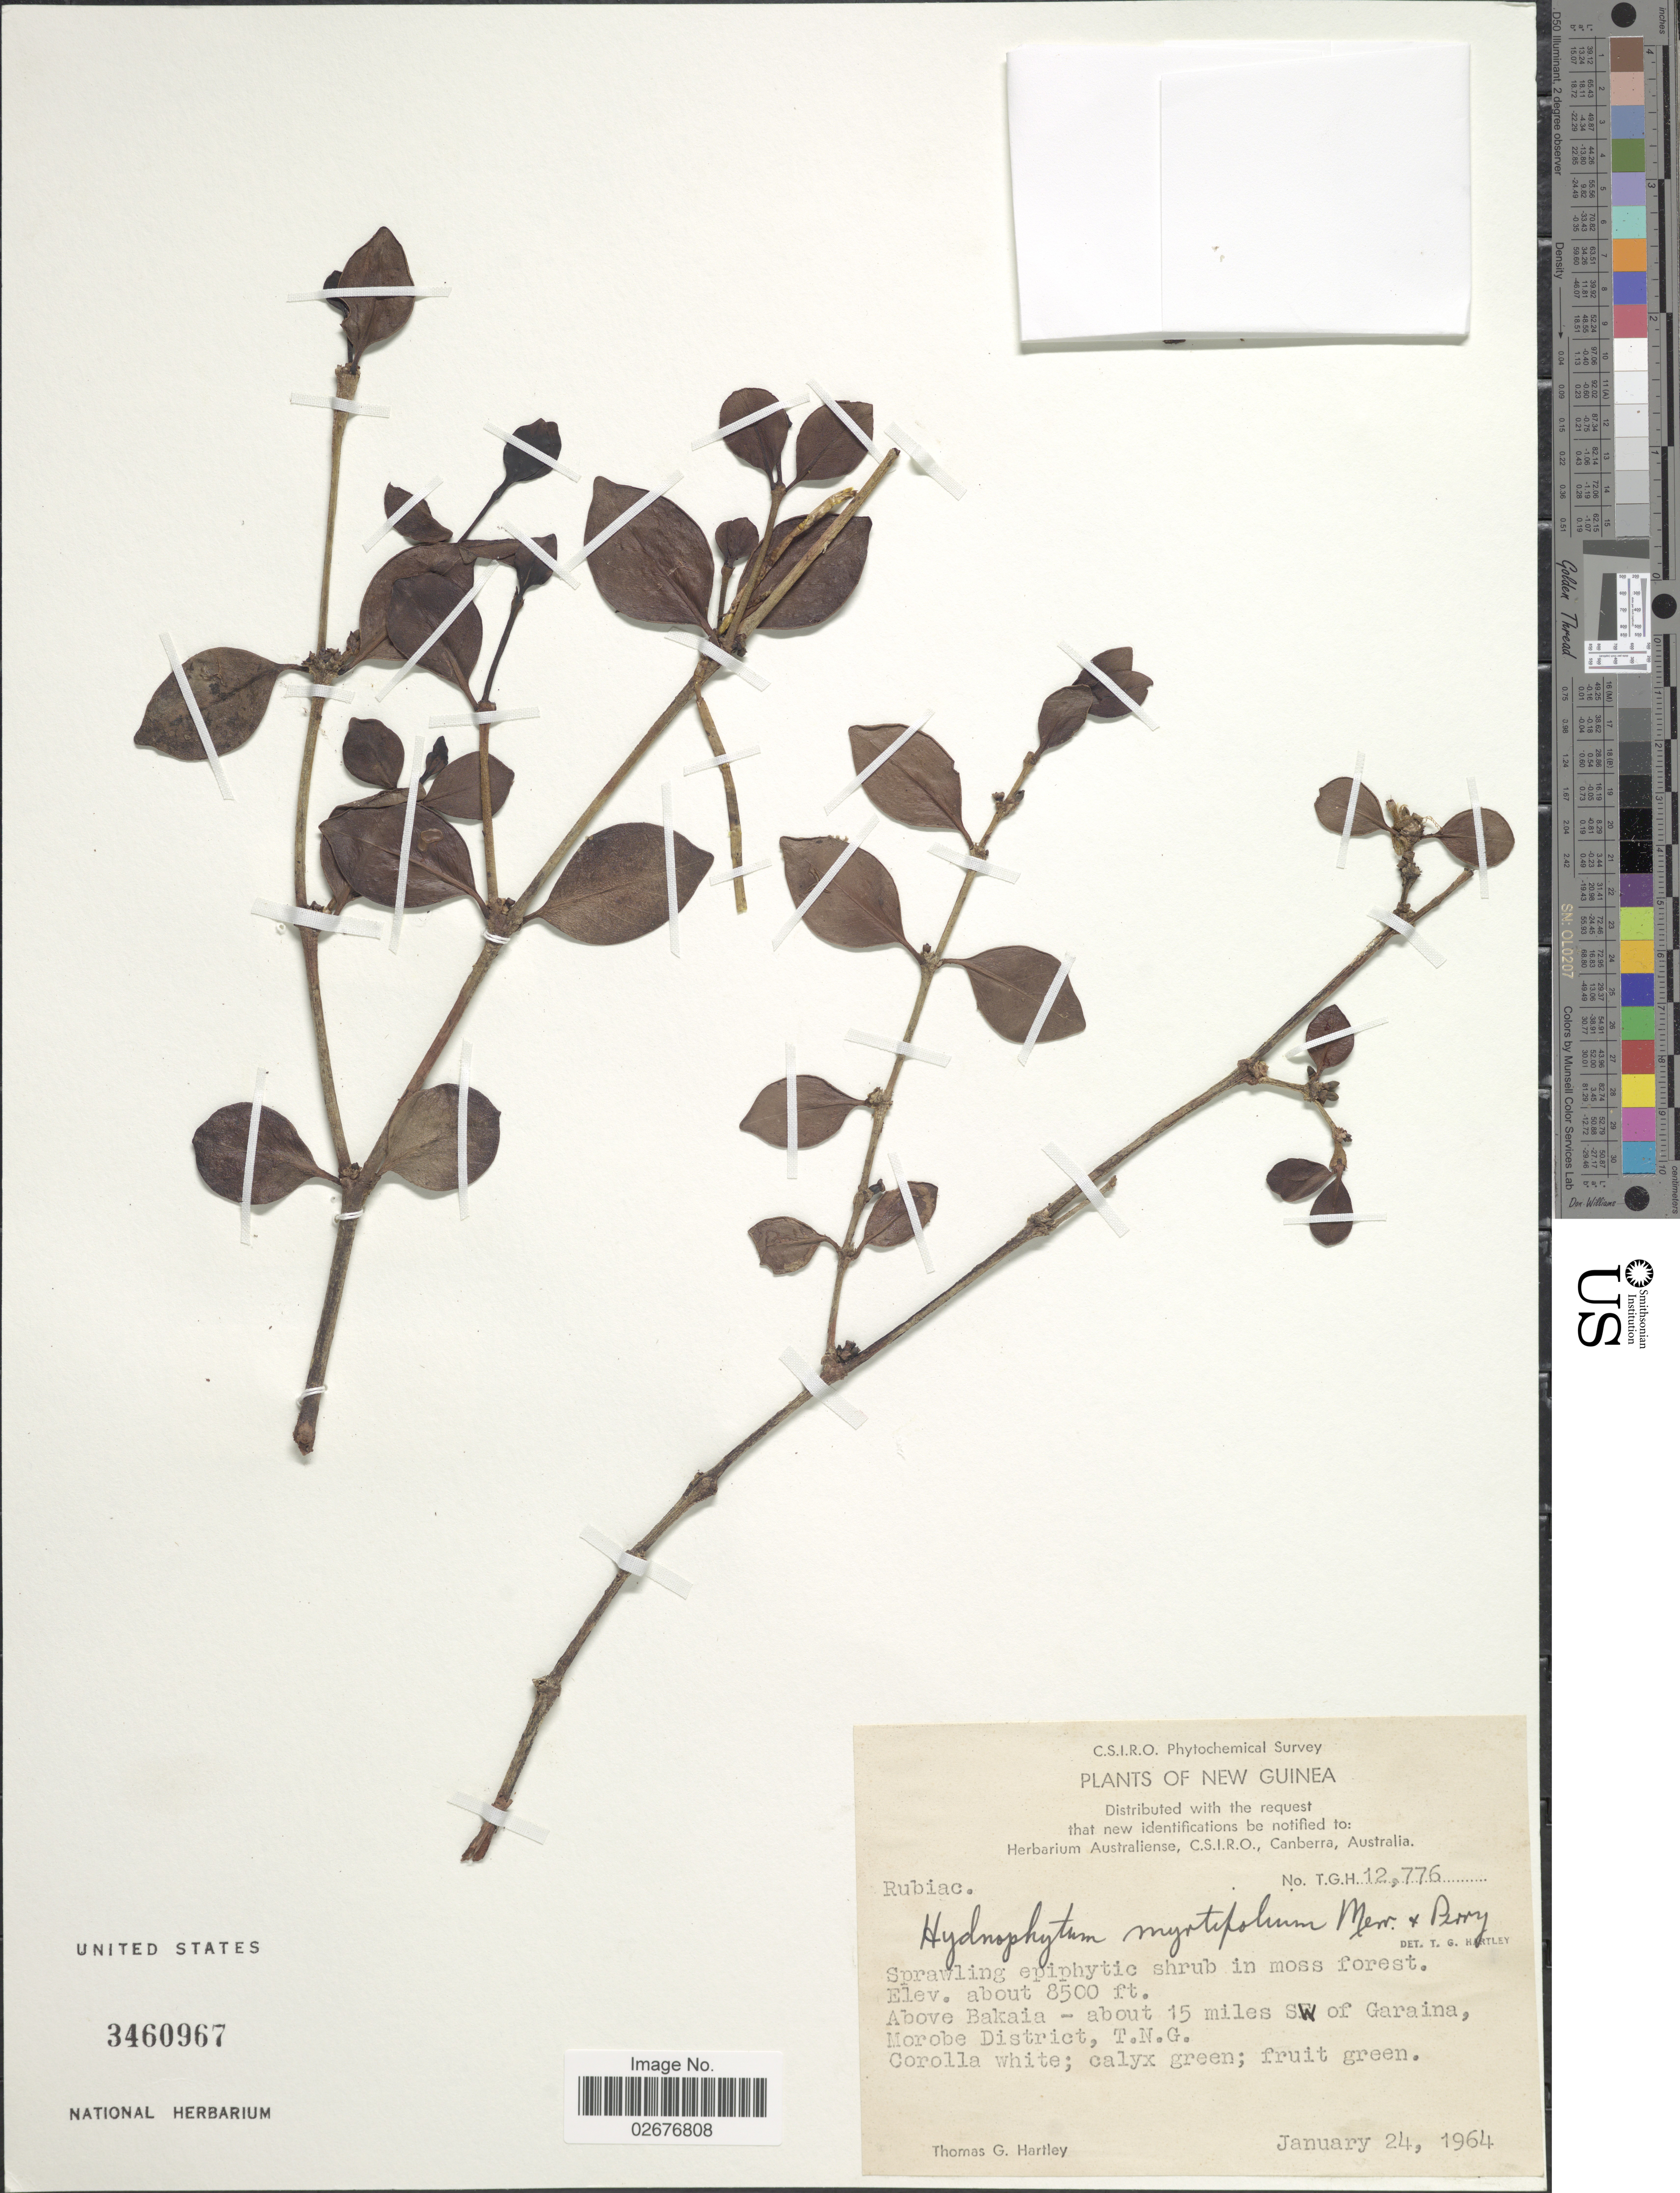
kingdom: Plantae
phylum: Tracheophyta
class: Magnoliopsida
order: Gentianales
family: Rubiaceae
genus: Hydnophytum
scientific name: Hydnophytum myrtifolium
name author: Merr. & L.M. Perry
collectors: T. G. Hartley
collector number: TGH12776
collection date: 1964-01-24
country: Papua New Guinea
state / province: Morobe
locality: New Guinea, above Bakaia-about 15 miles SW of Garaina, T.N.G.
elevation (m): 2591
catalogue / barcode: US 3460967